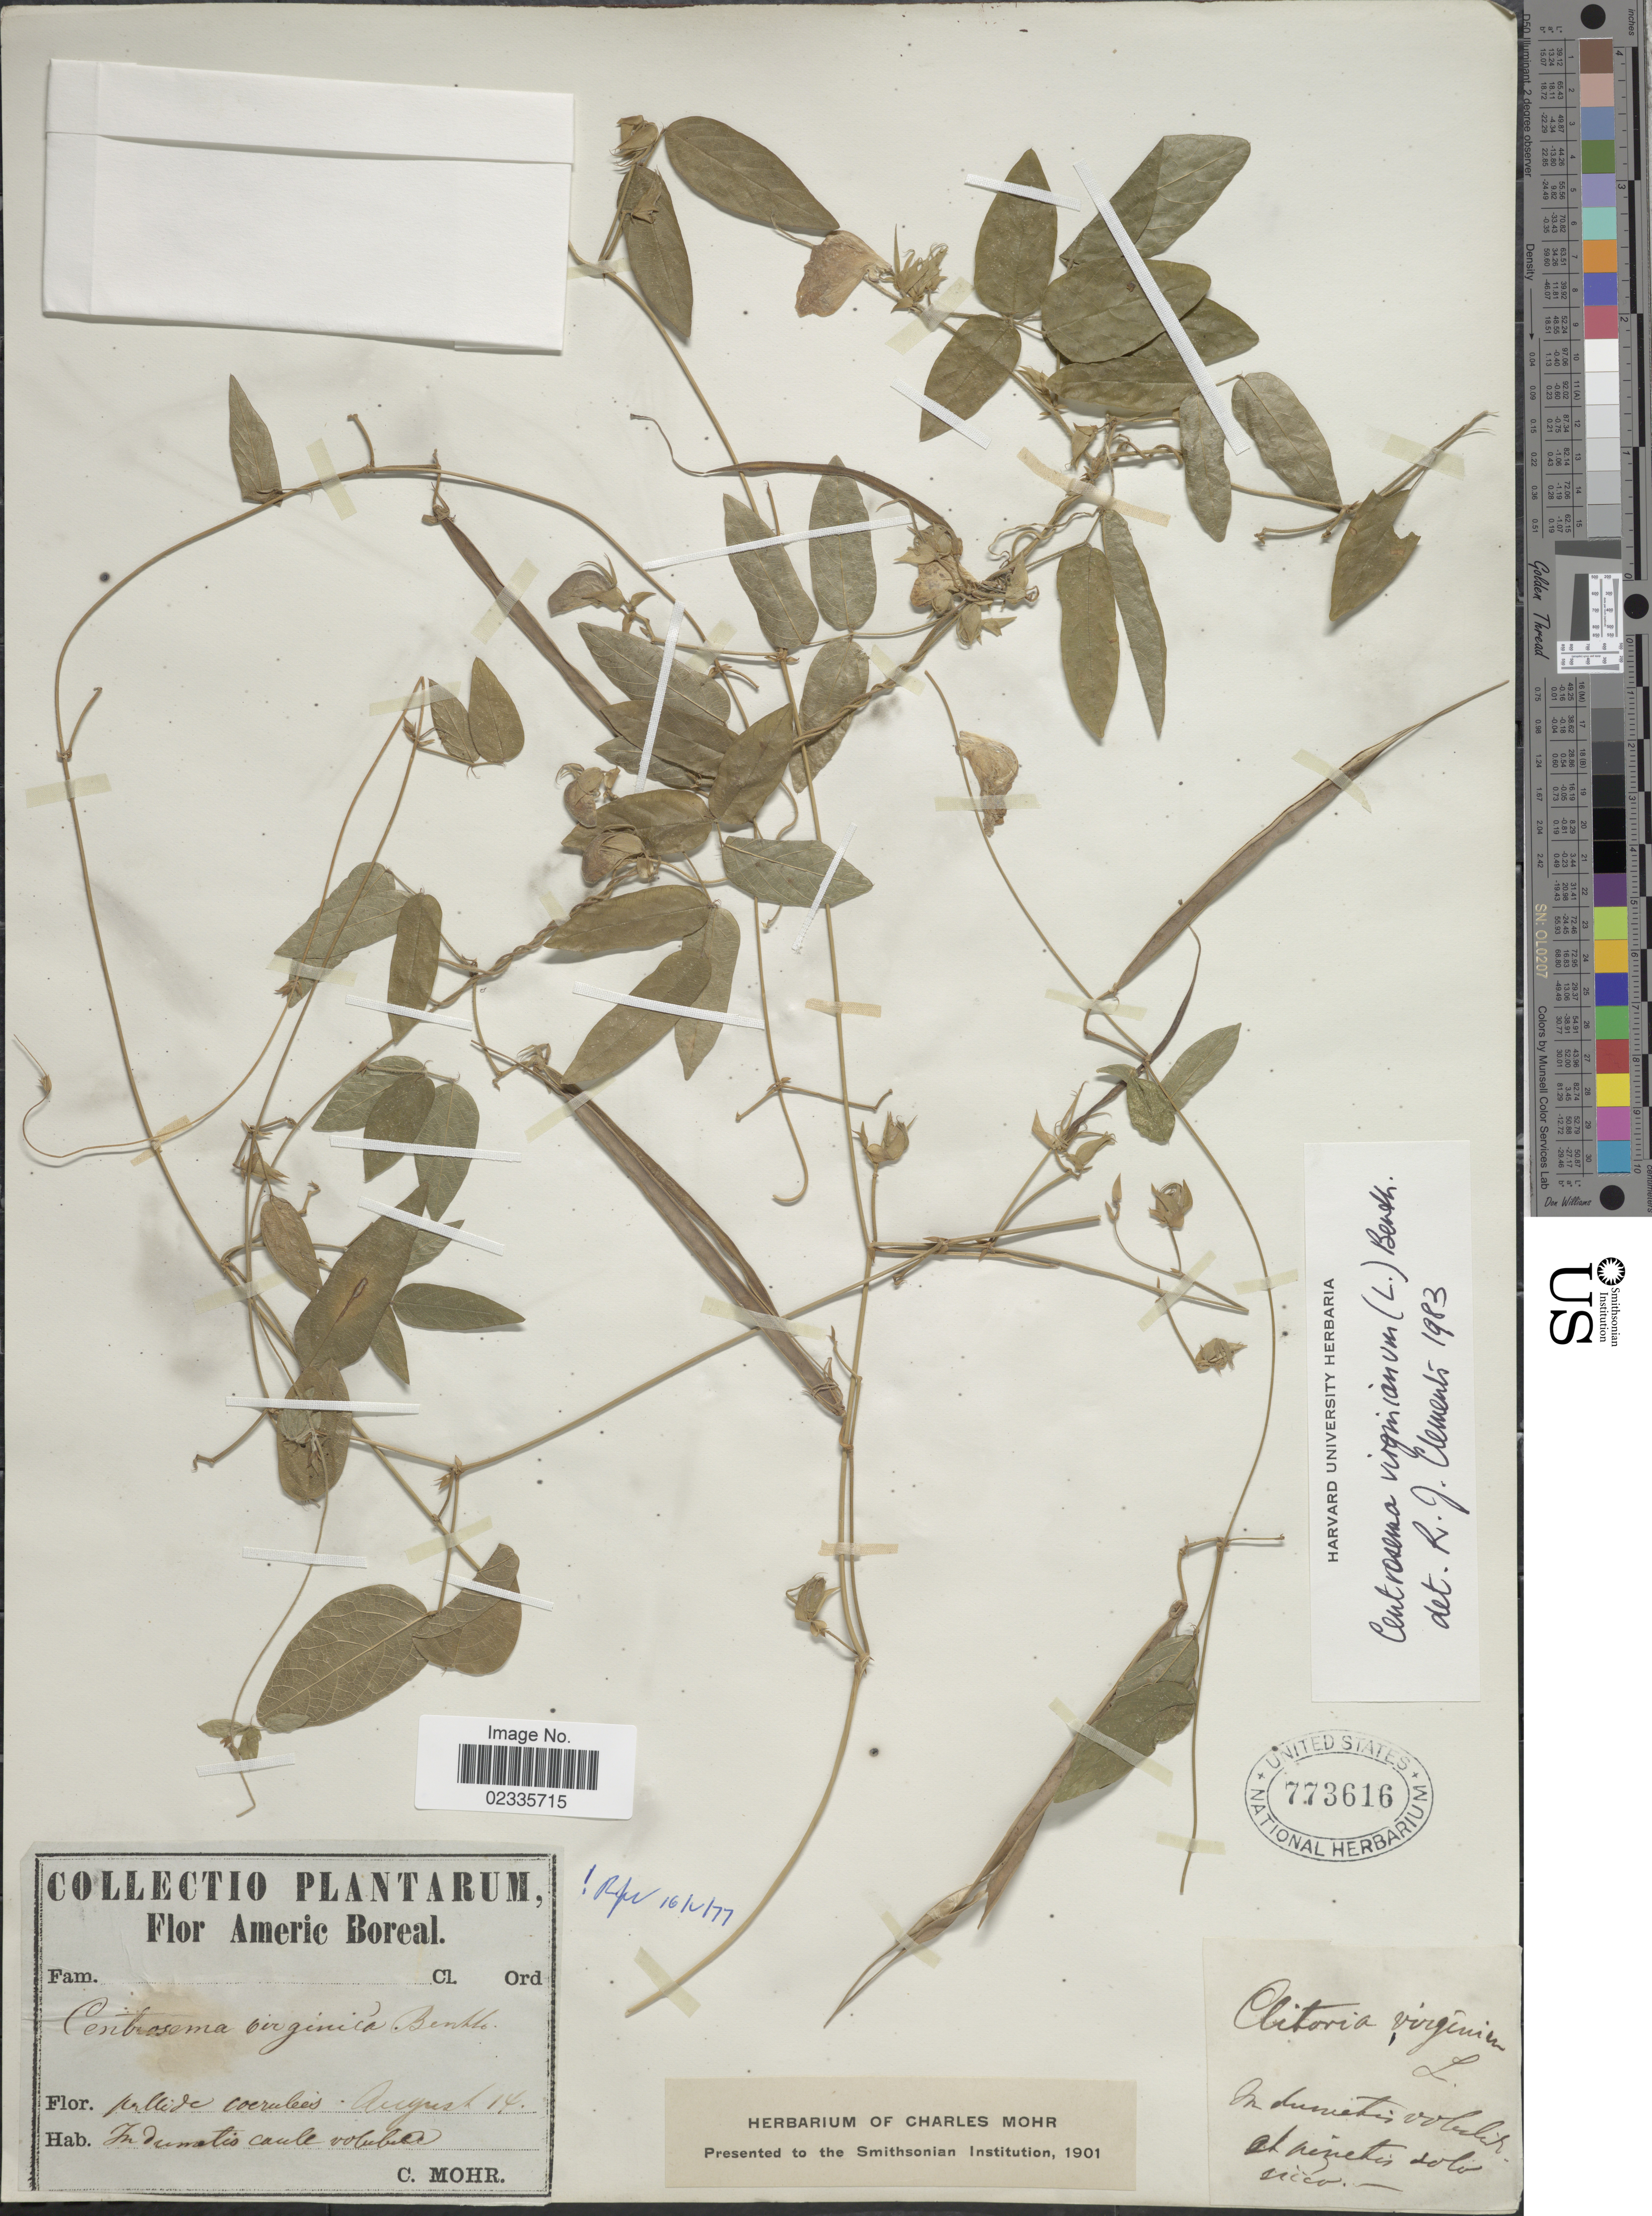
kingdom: Plantae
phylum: Tracheophyta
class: Magnoliopsida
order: Fabales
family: Fabaceae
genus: Centrosema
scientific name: Centrosema virginianum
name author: (L.) Benth.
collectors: C. T. Mohr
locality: In dumatis caule volubere [interpreted]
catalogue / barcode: US 773616